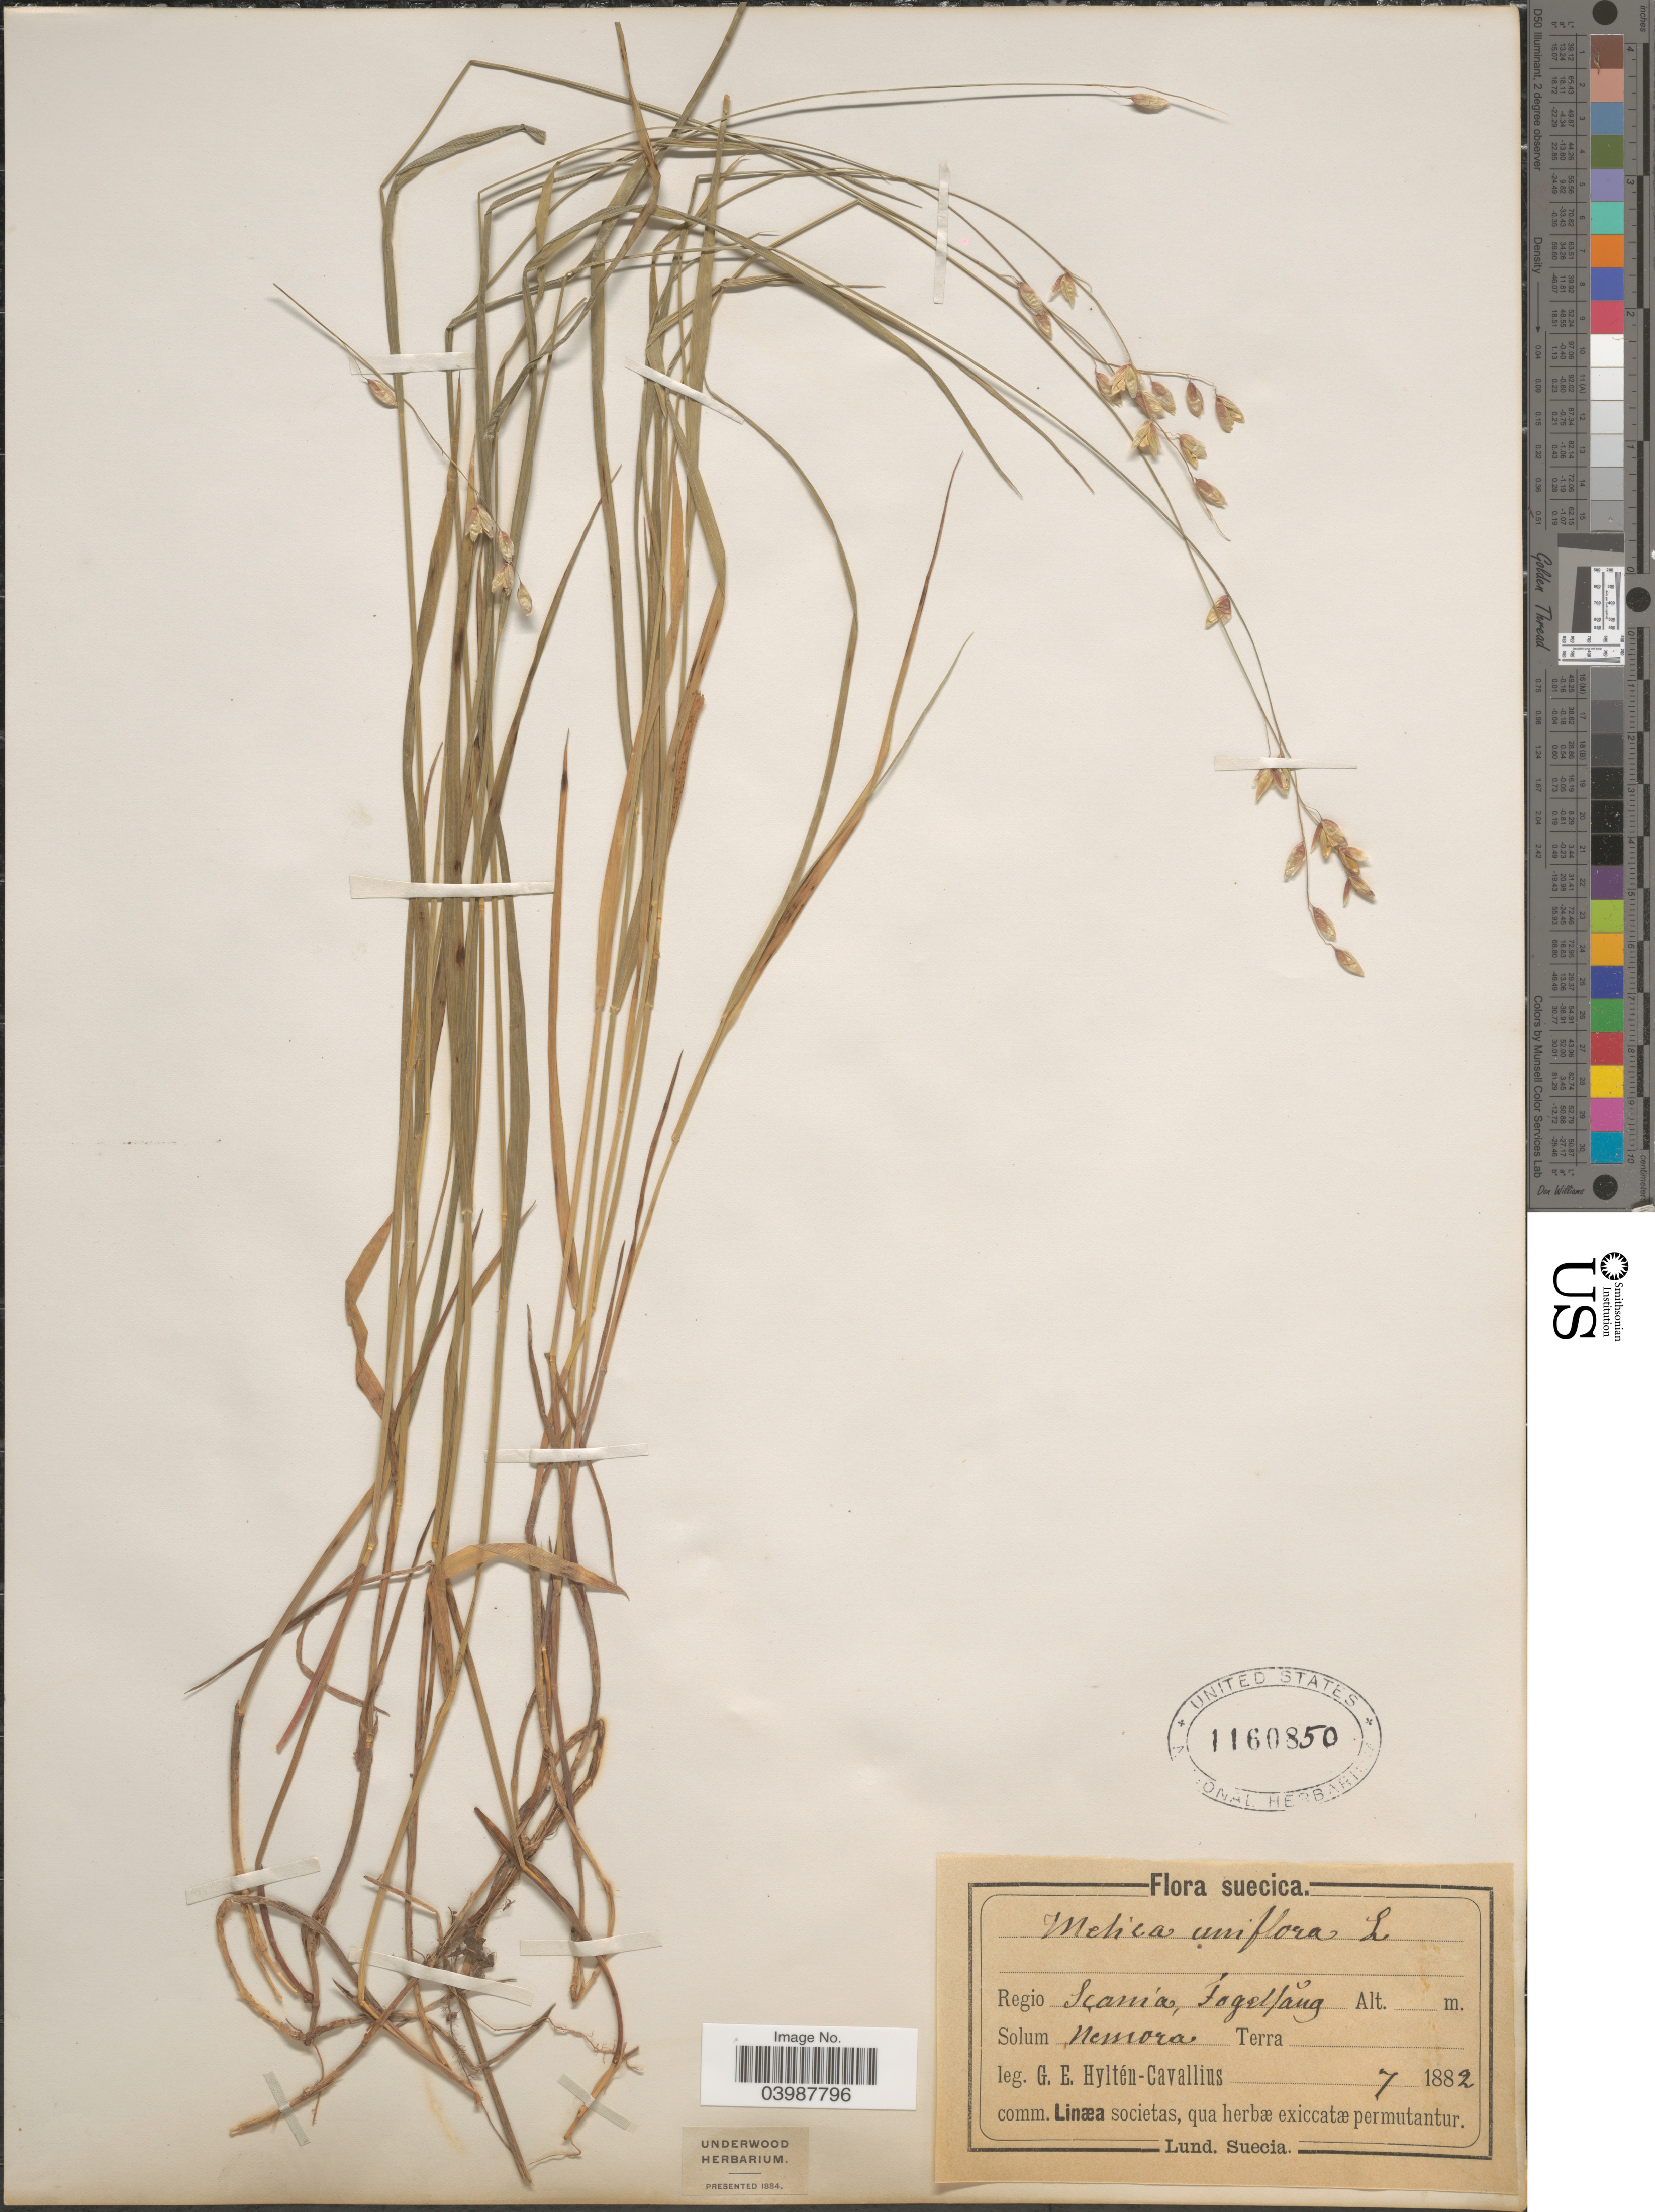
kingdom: Plantae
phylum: Tracheophyta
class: Liliopsida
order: Poales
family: Poaceae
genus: Melica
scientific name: Melica uniflora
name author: Retz.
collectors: G. Hytén-Cavallius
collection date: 1882-07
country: Sweden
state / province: Skåne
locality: Suecica. Regio Scania, Fogelfåug.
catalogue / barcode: US 1160850